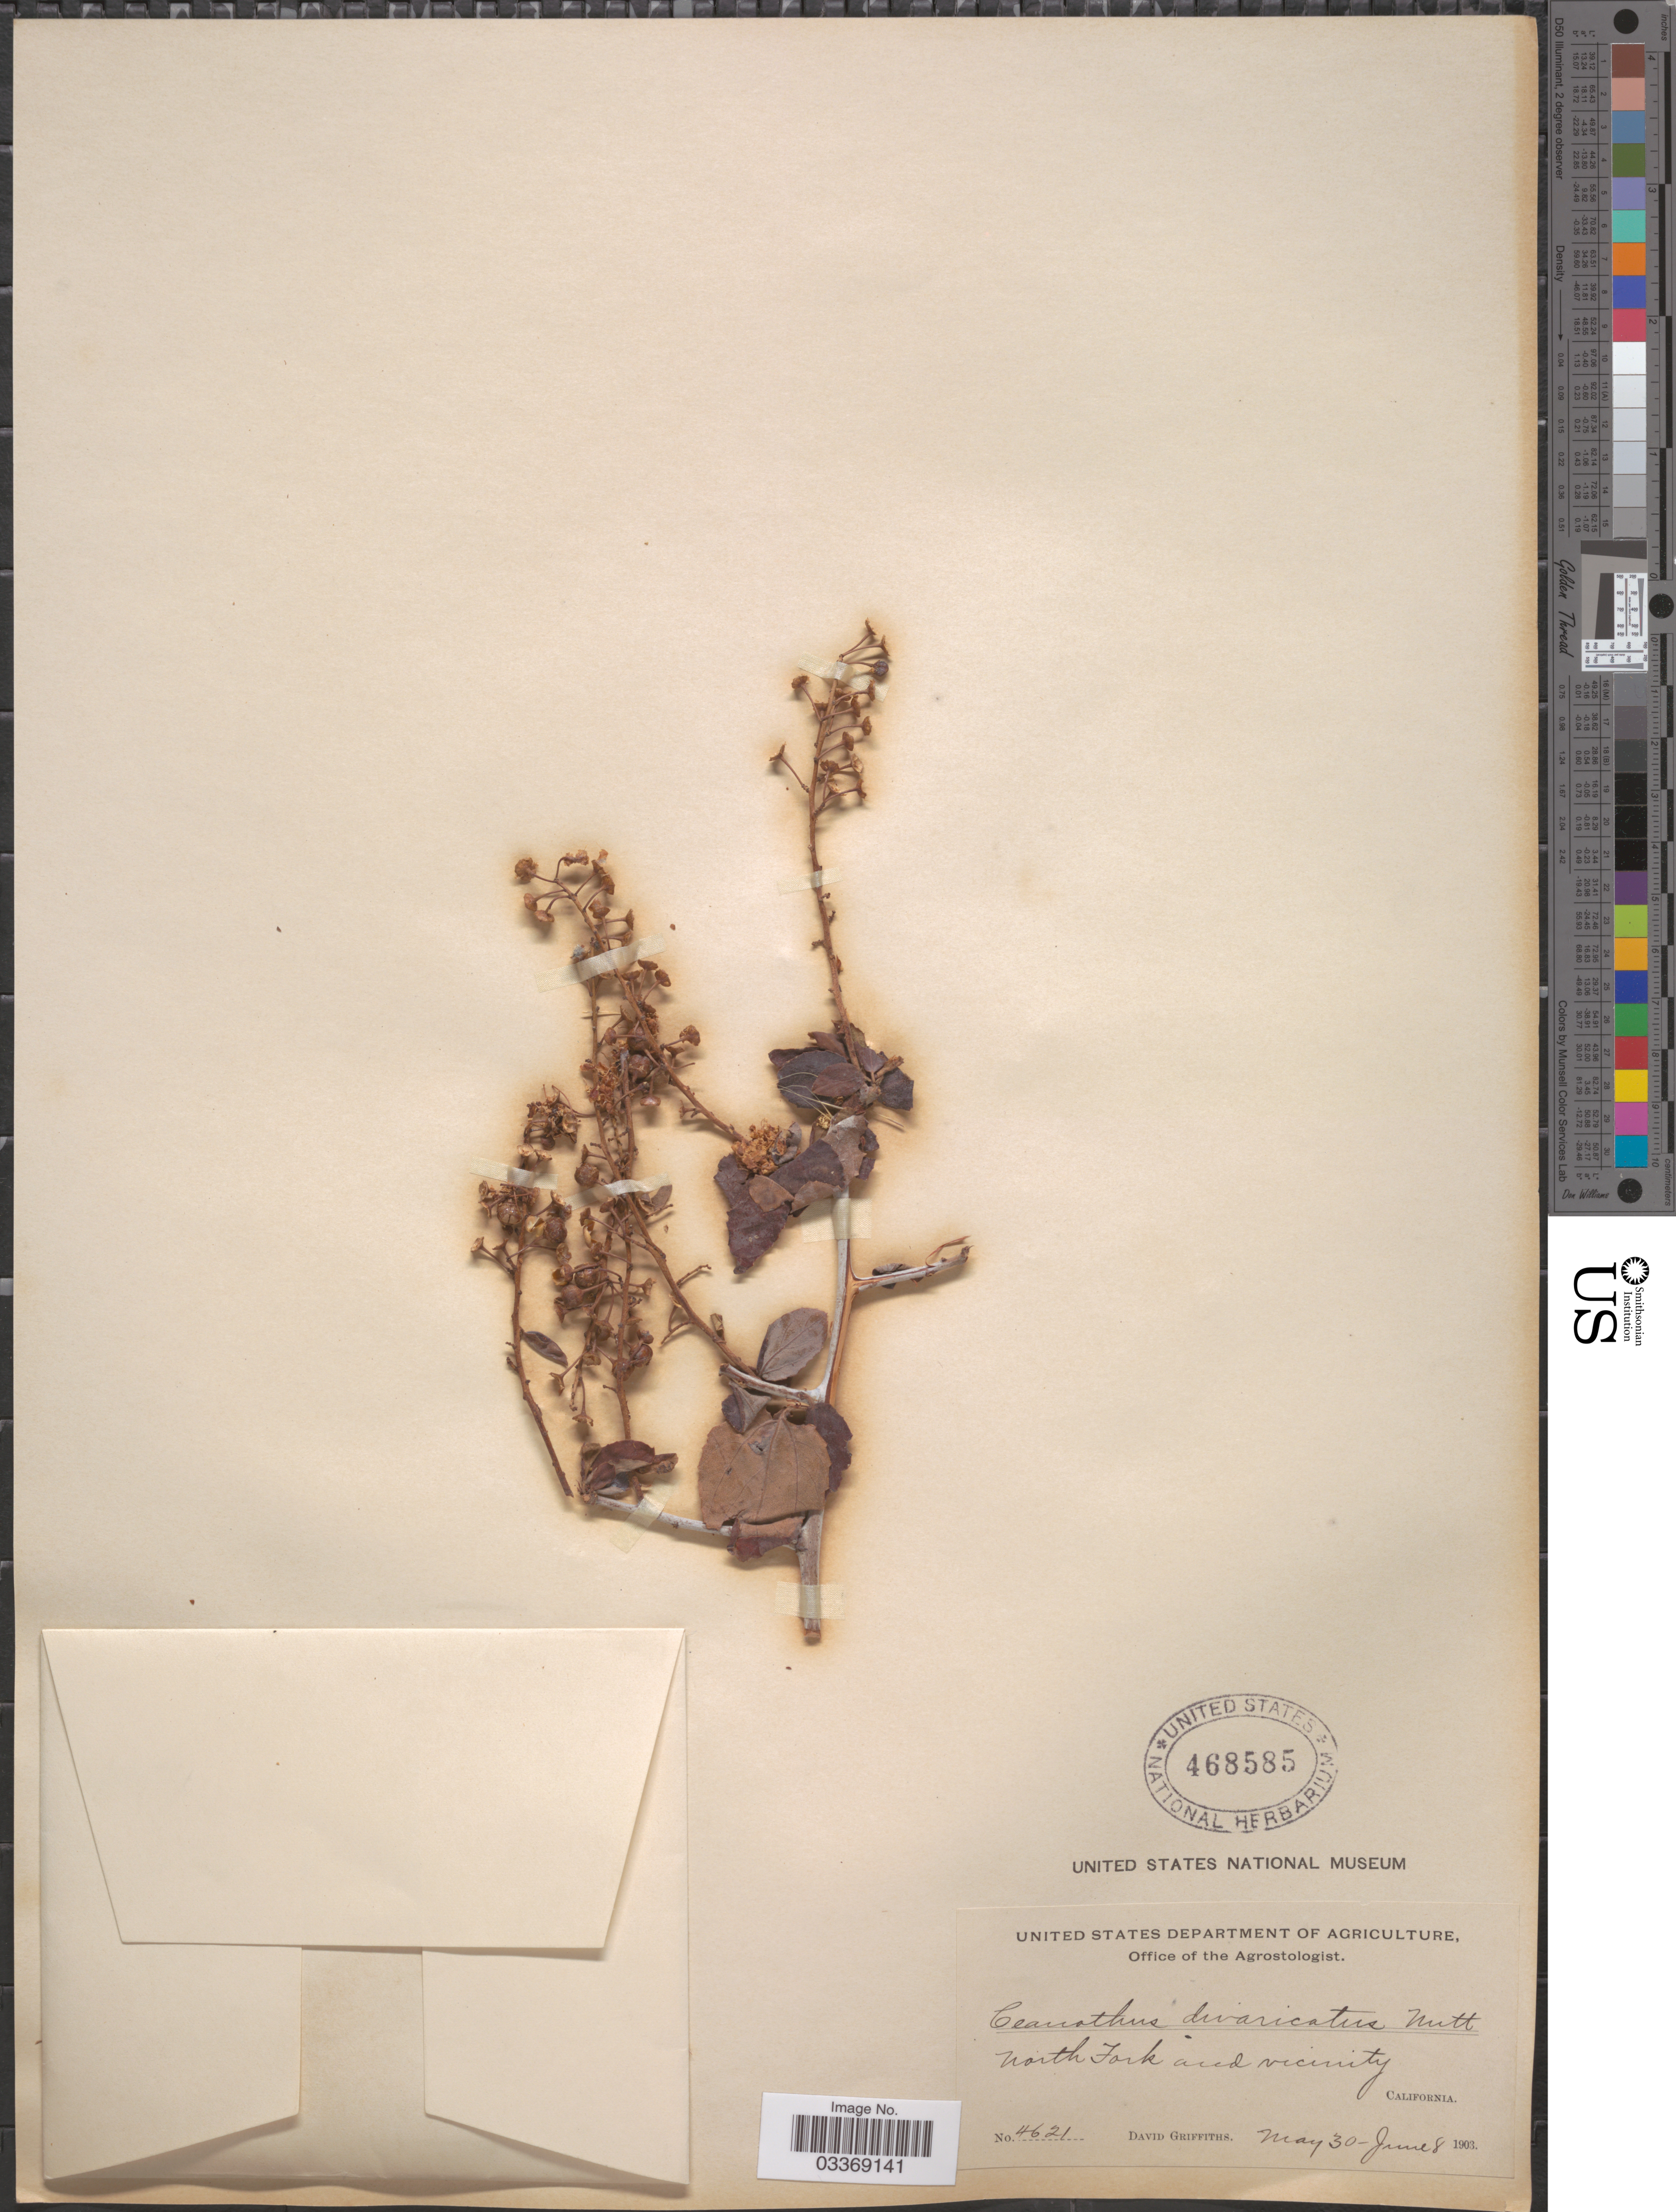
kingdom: Plantae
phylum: Tracheophyta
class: Magnoliopsida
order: Rosales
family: Rhamnaceae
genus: Ceanothus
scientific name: Ceanothus divaricatus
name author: Nutt. ex Torr. & S.F. Gray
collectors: D. Griffiths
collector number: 4621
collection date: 1903-05-30/1903-06-08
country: United States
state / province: California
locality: North Fork and vicinity.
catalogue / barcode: US 468585